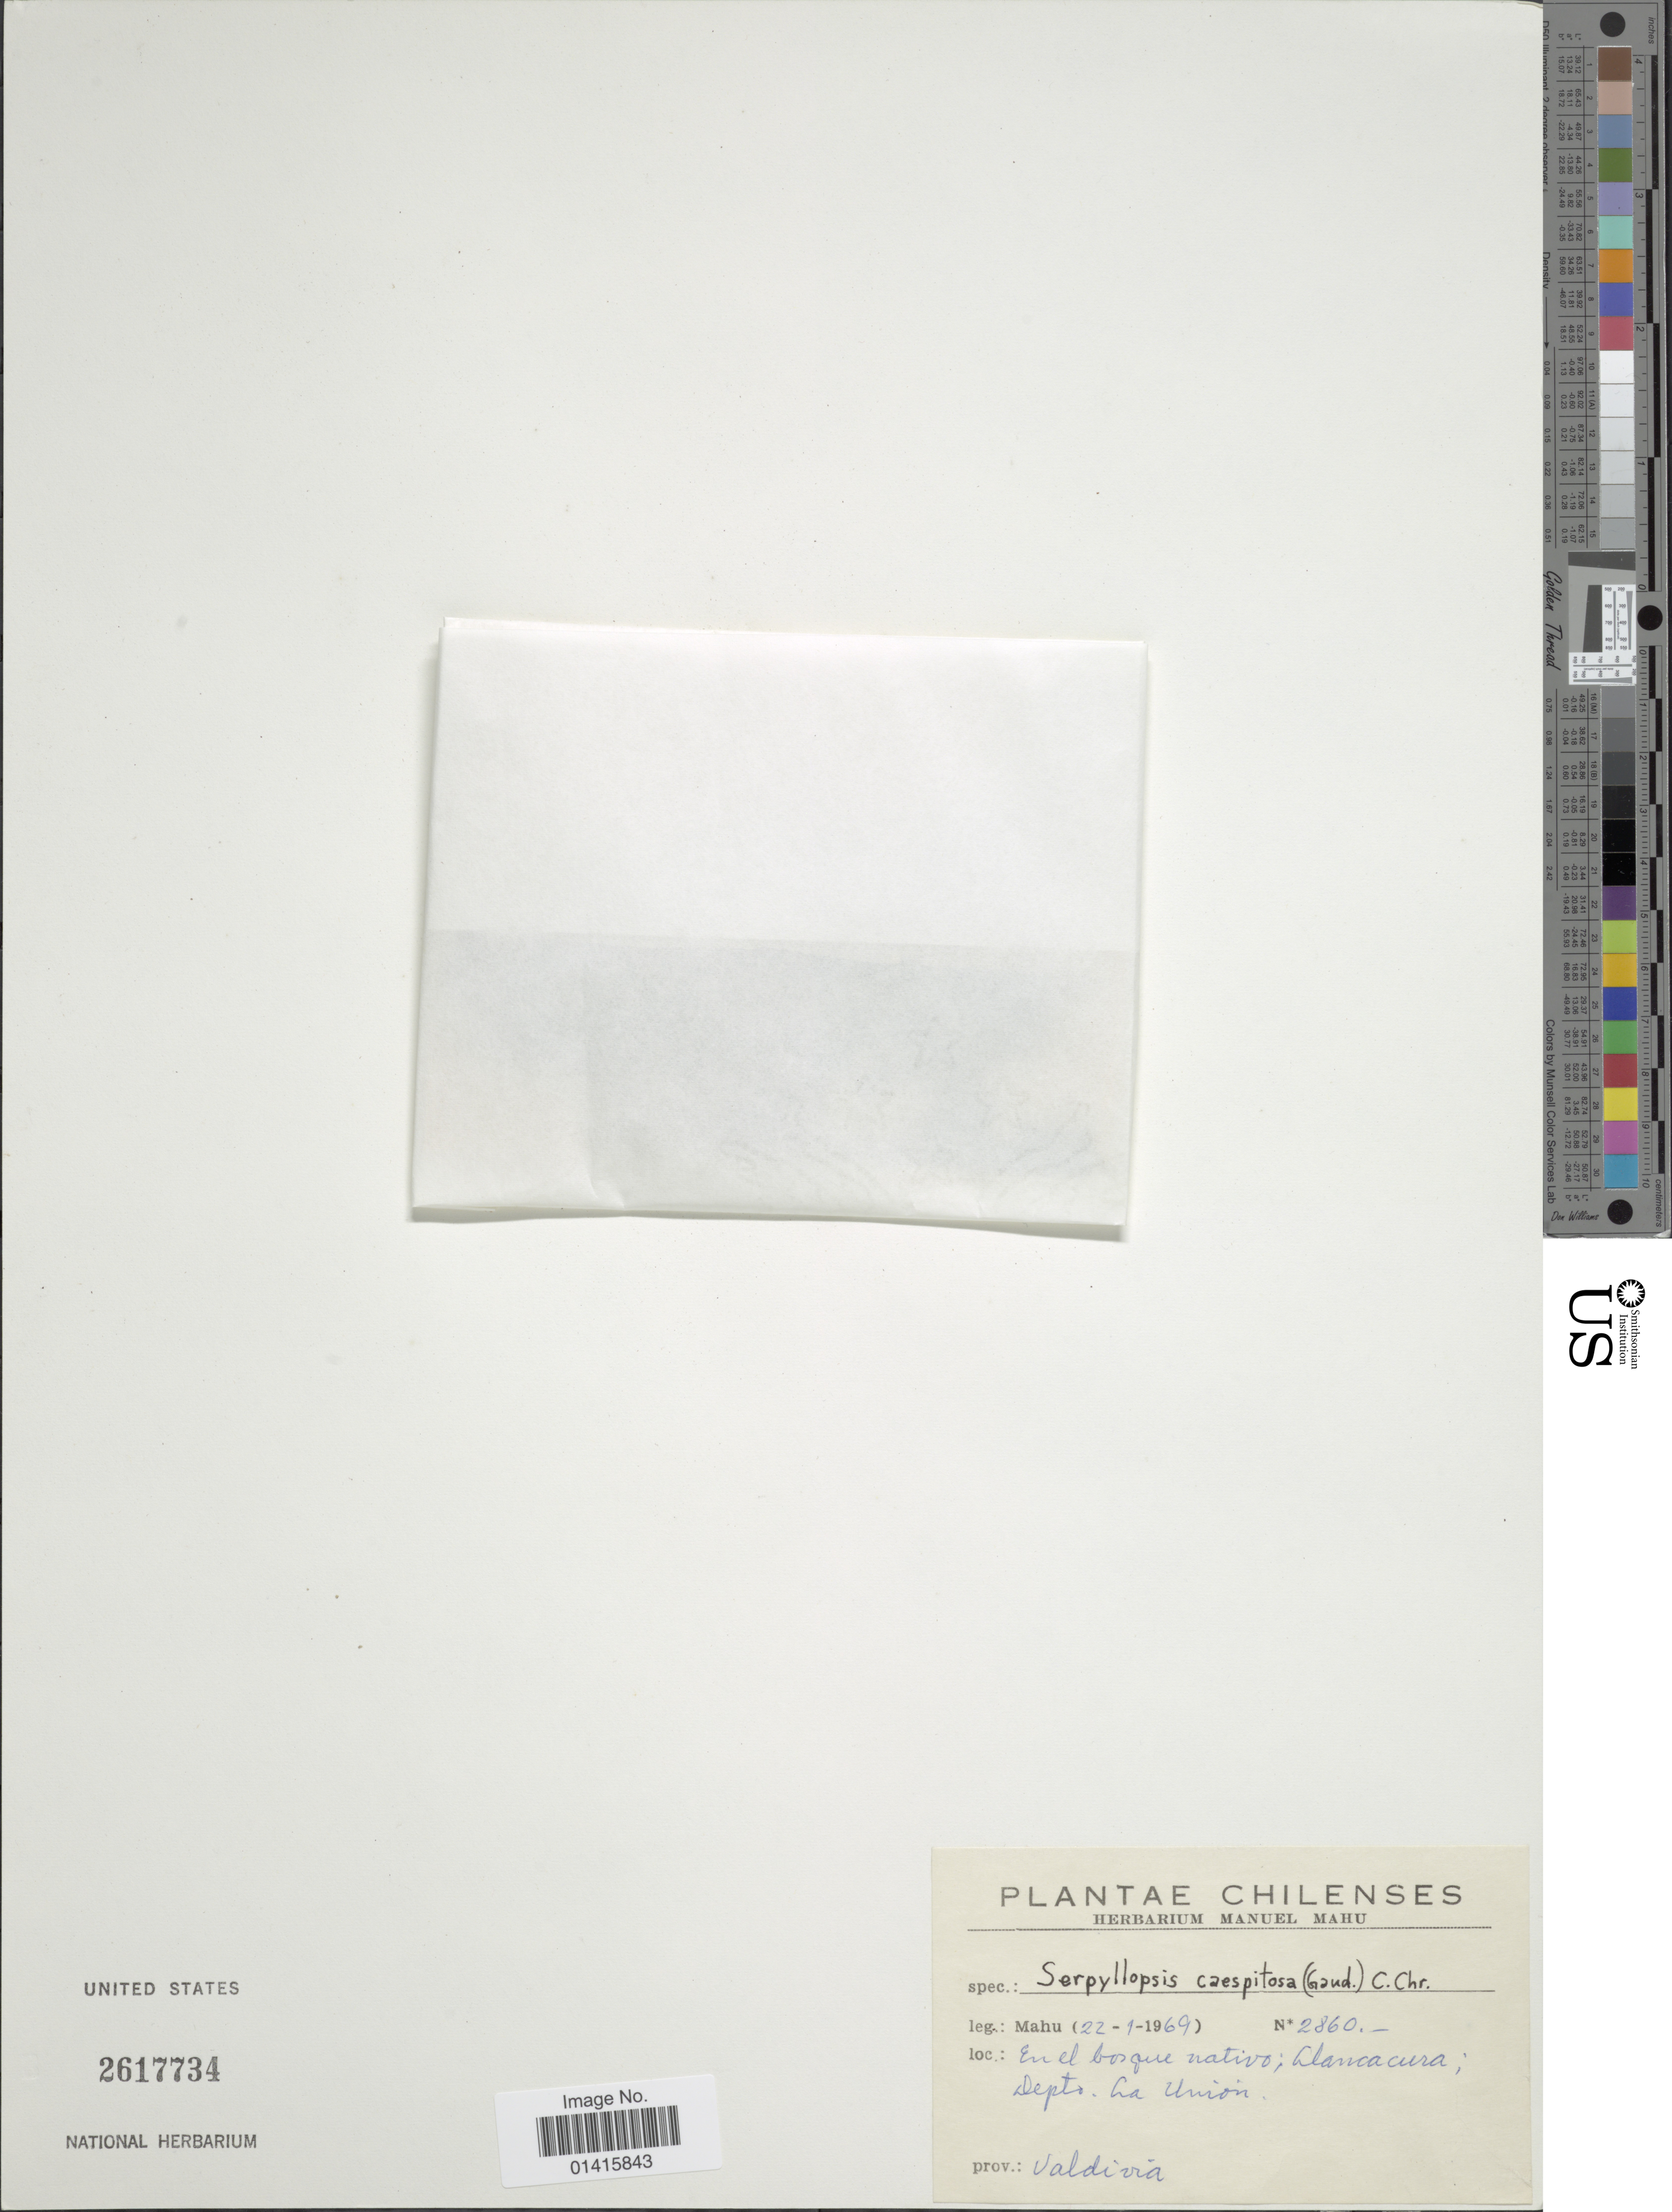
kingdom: Plantae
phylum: Tracheophyta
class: Polypodiopsida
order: Hymenophyllales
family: Hymenophyllaceae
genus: Hymenophyllum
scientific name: Hymenophyllum caespitosum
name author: Gaudich.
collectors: Mahu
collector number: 2860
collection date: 1969-01-22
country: Chile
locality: En el bosque nativo; Alancacura, depto. La Union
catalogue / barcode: US 2617734